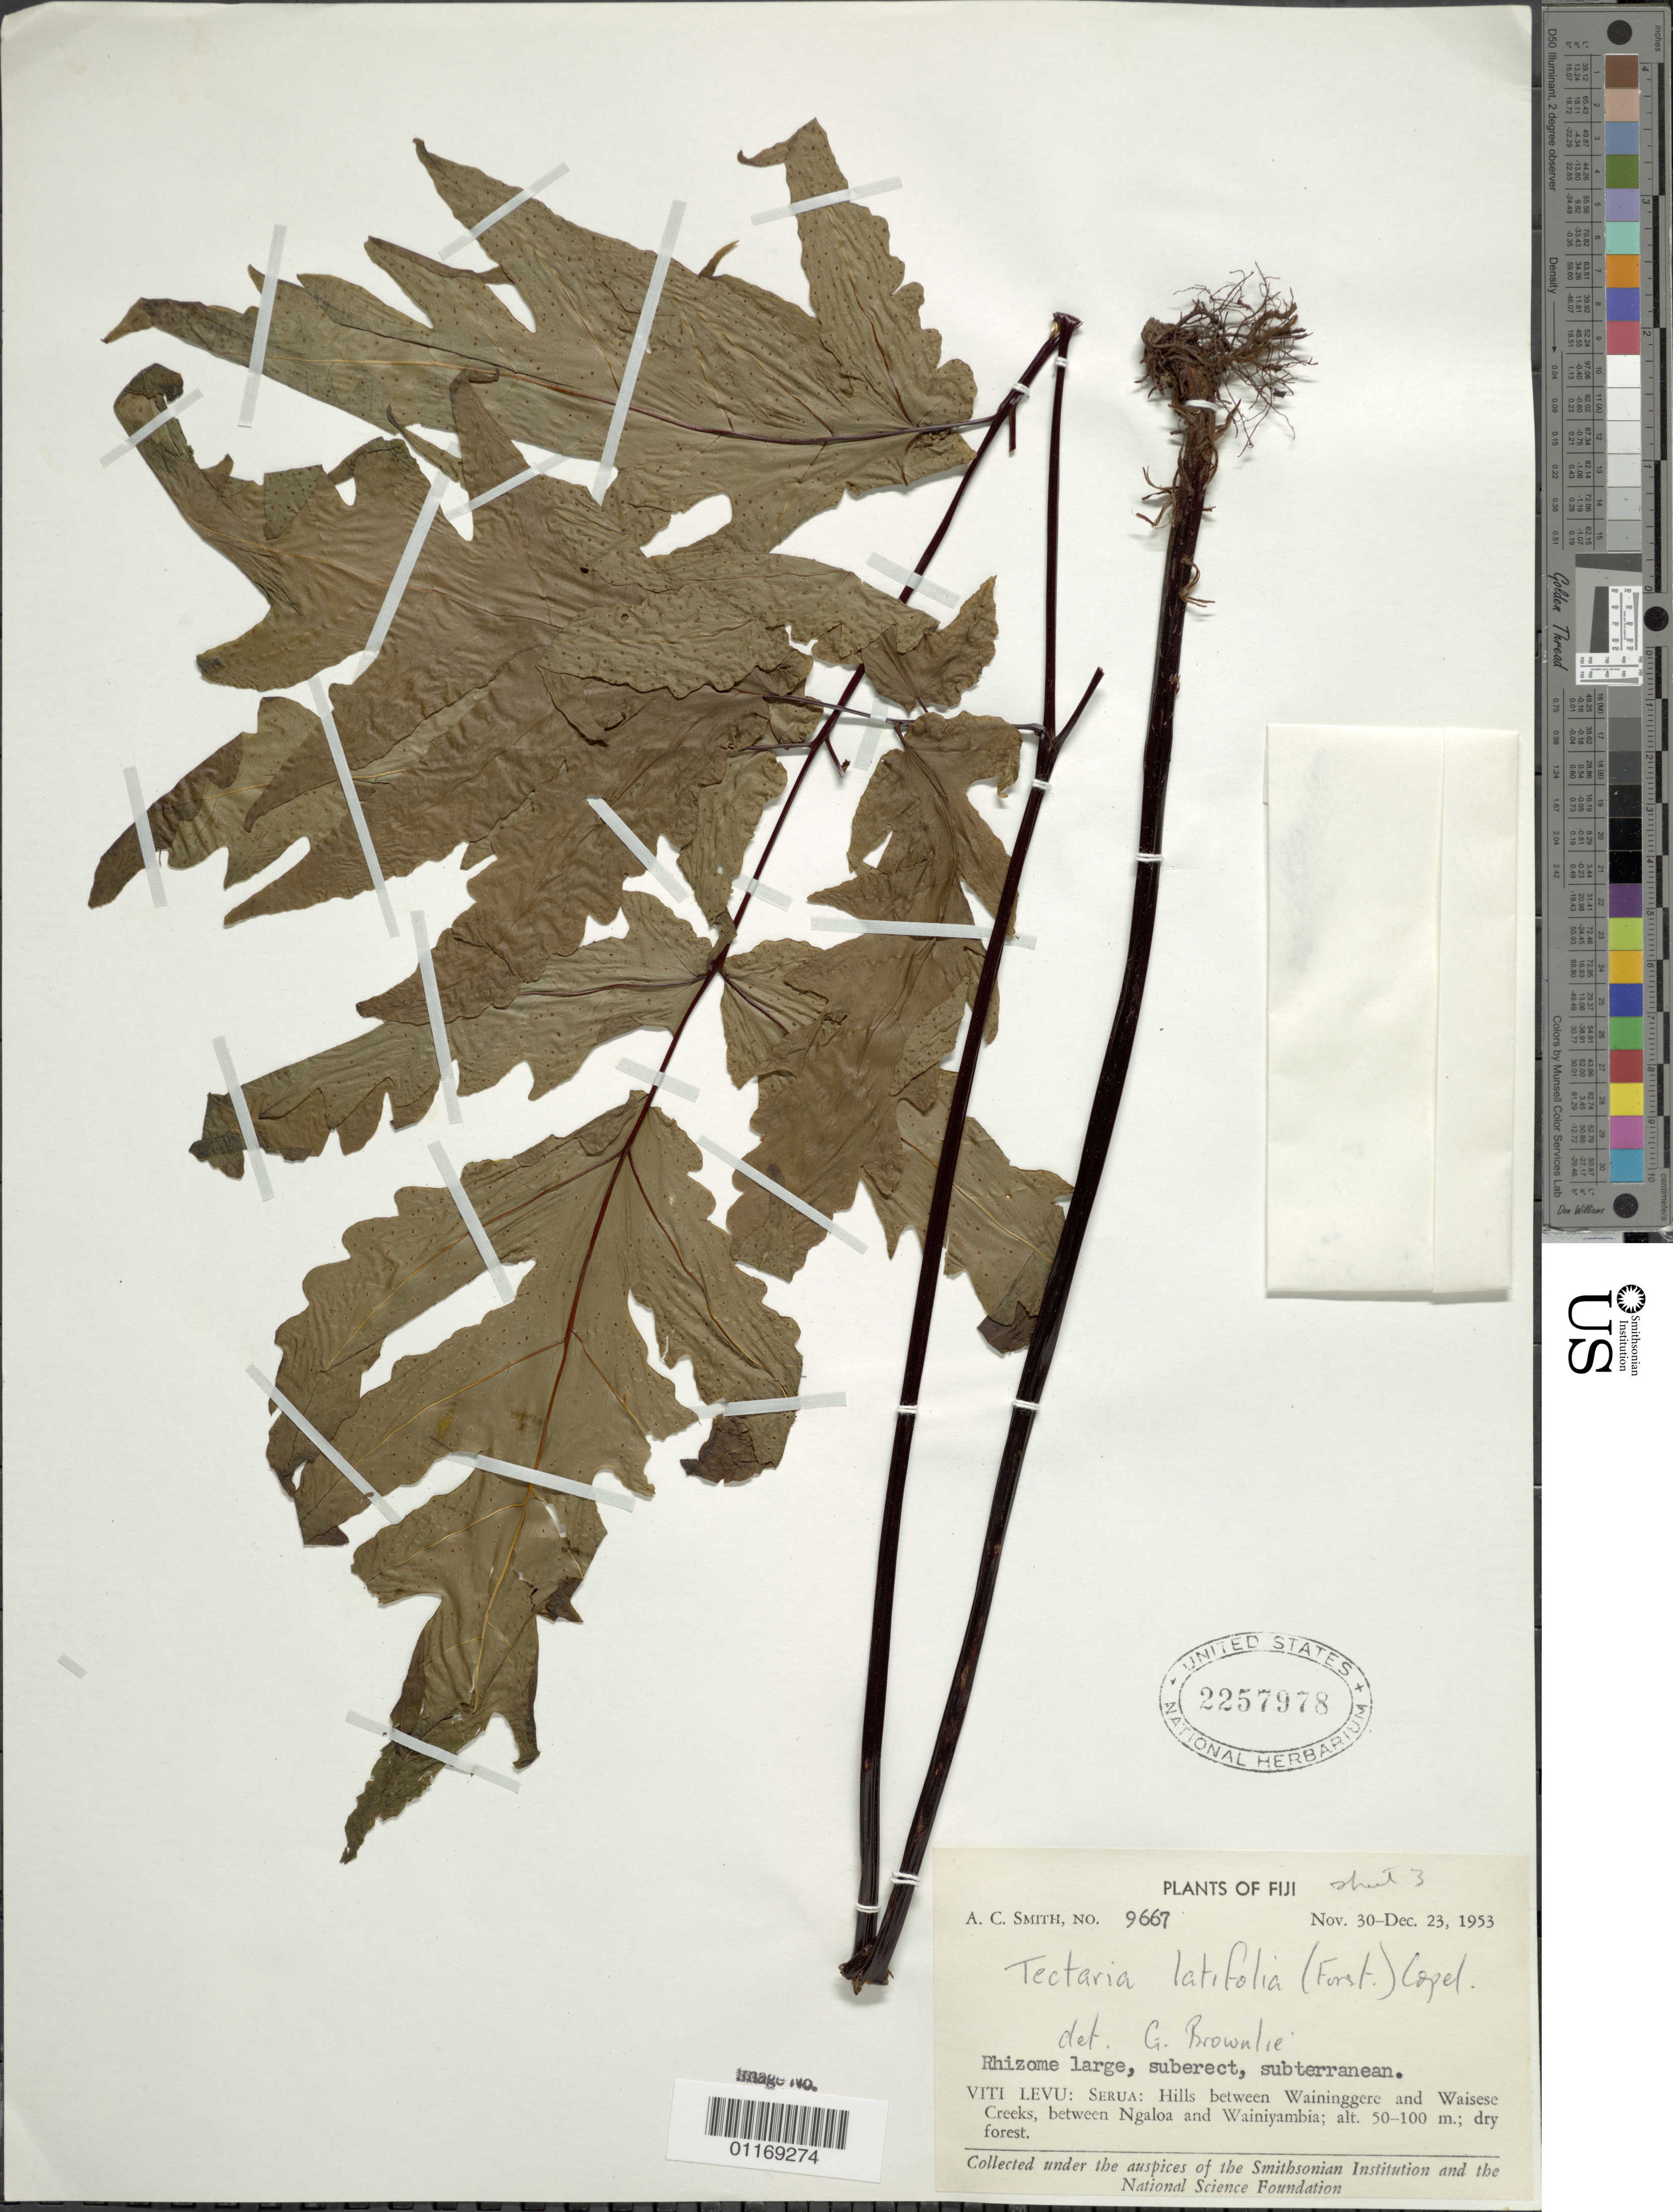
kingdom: Plantae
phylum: Tracheophyta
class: Polypodiopsida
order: Polypodiales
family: Tectariaceae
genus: Tectaria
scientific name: Tectaria latifolia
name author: (G. Forst.) Copel.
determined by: Brownlie, G.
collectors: A. C. Smith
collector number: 9667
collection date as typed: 30 Nov 1953 to 23 Dec 1953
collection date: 1953-11-30/1953-12-23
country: Fiji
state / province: Central Division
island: Viti Levu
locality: Serua Prov.: hills between waininggere and waisese creeks, between ngaloa and wainiyambia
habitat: Dry forest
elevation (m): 50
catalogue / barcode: US 2257978